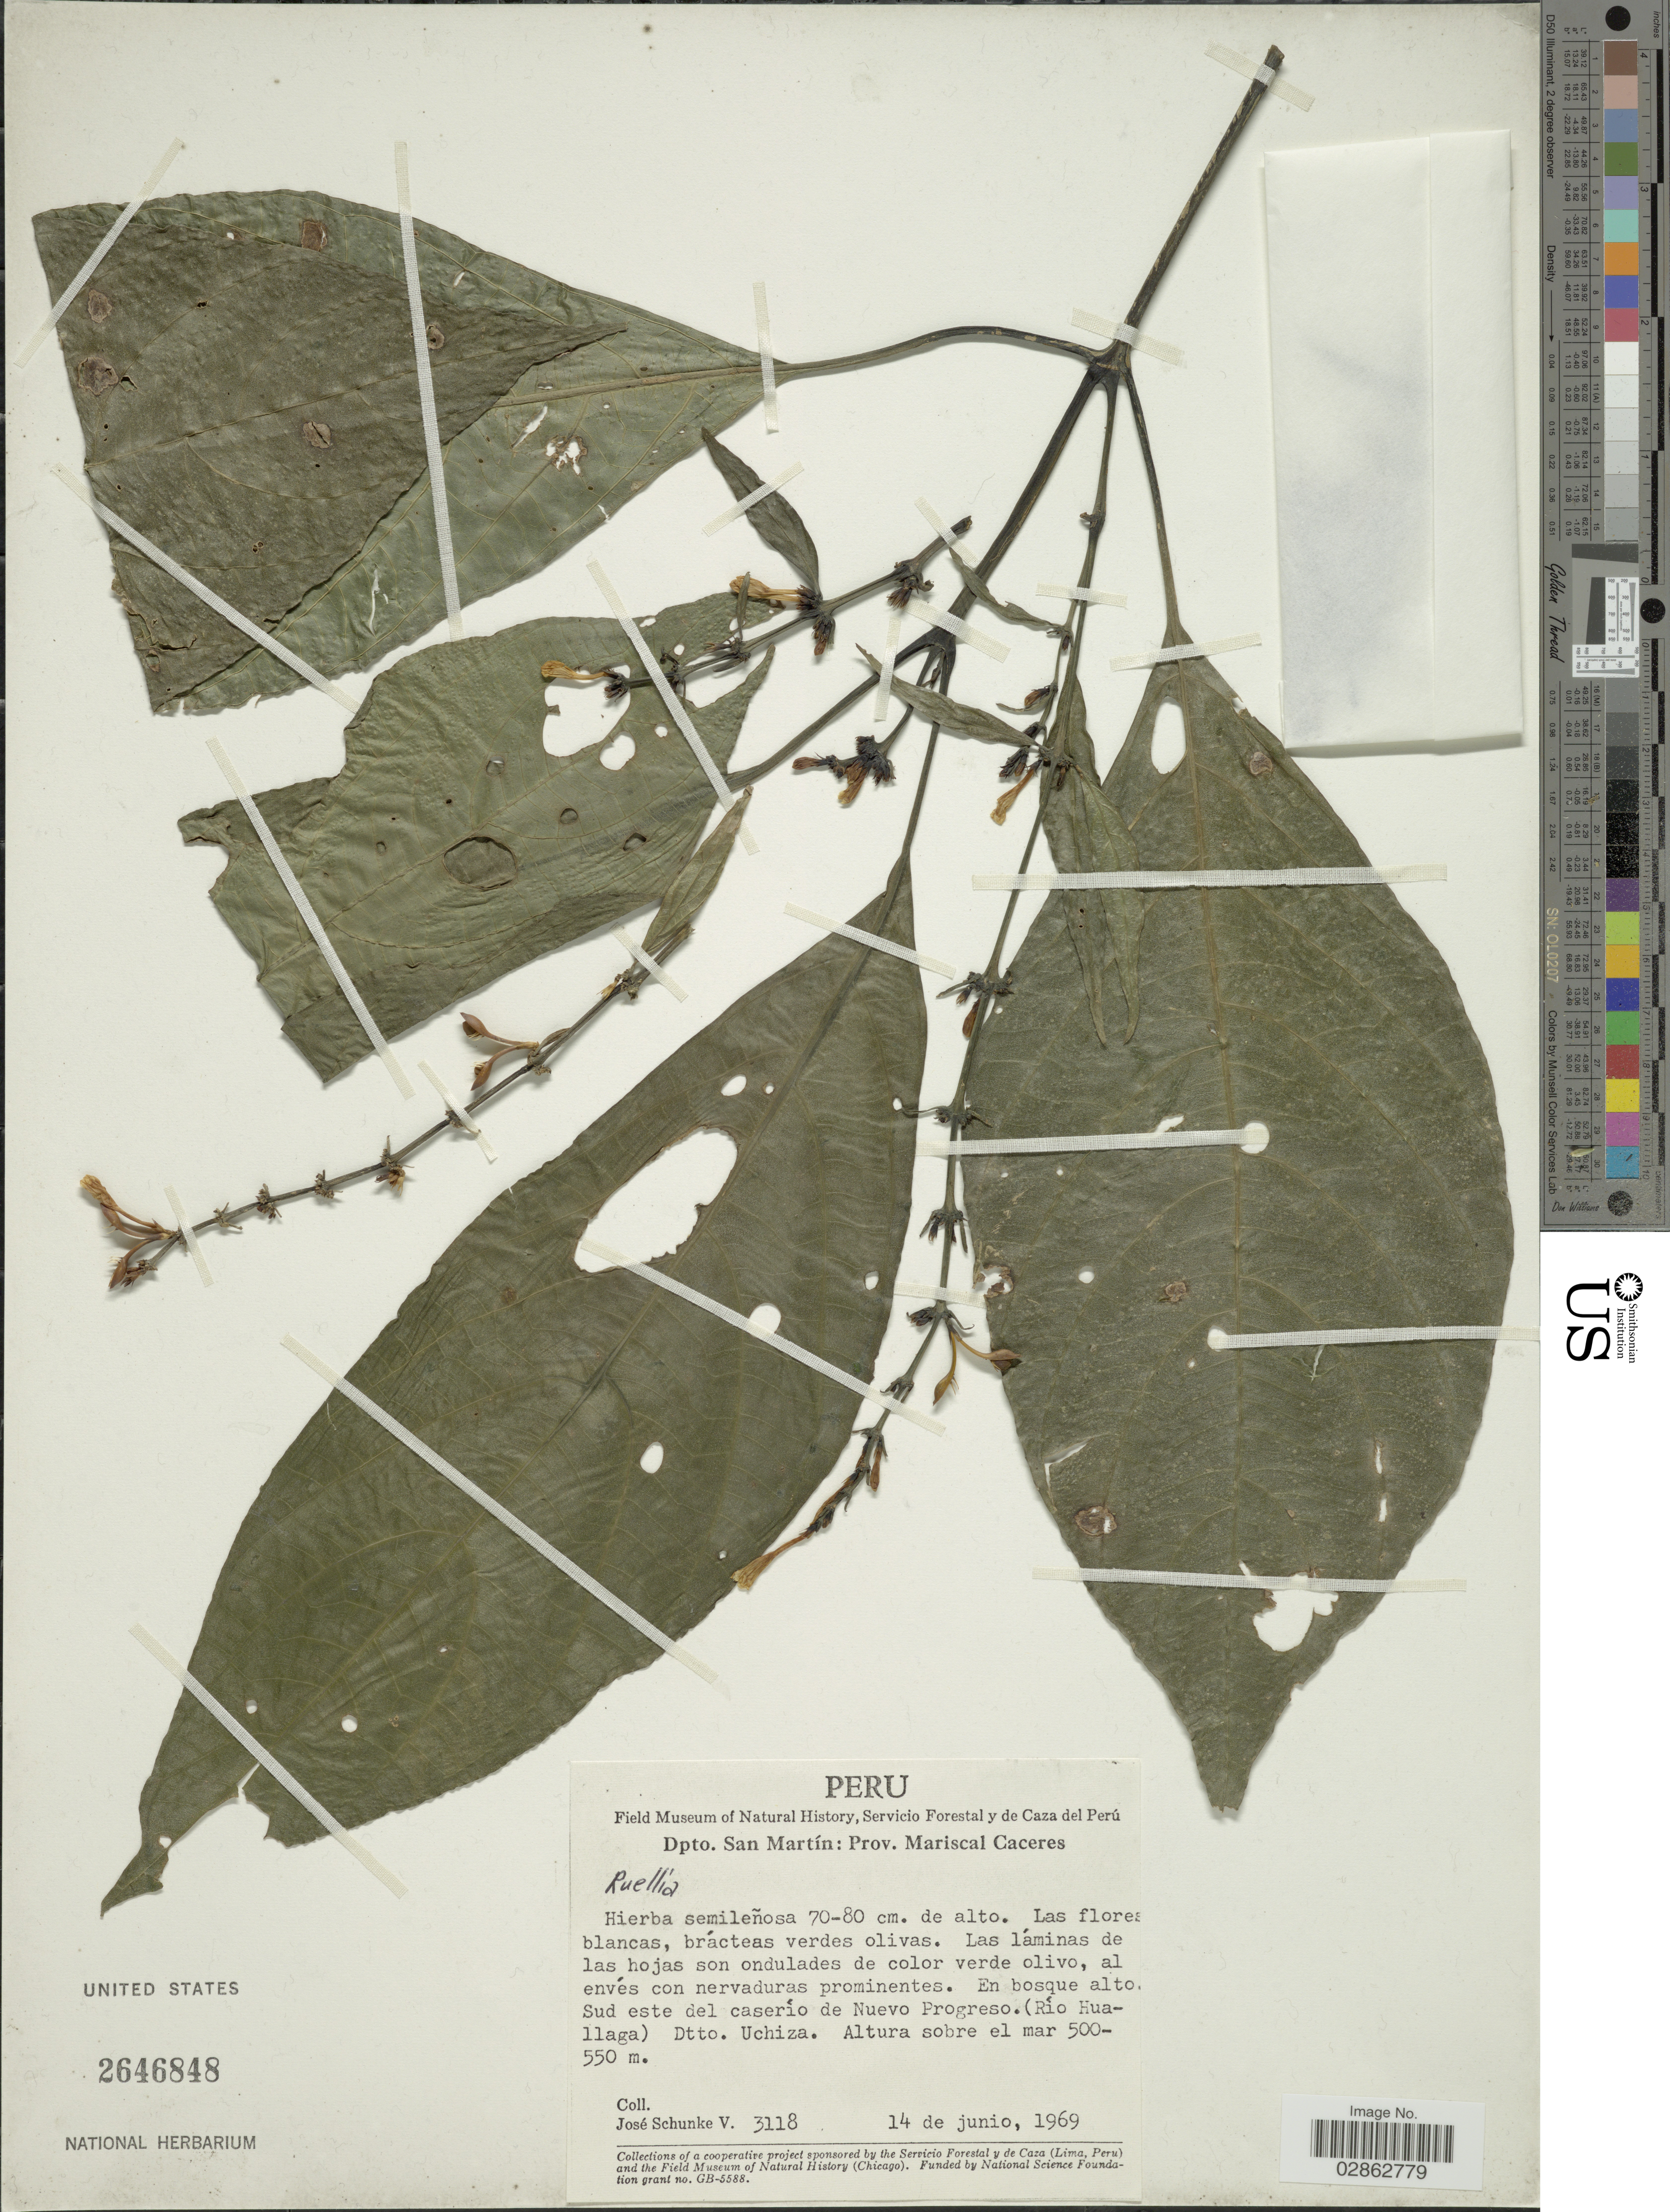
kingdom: Plantae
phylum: Tracheophyta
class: Magnoliopsida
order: Lamiales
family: Acanthaceae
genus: Ruellia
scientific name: Ruellia sp.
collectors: J. Schunke Vigo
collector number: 3118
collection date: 1969-06-14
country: Peru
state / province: San Martín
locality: Dpto. San Martín: Prov. Mariscal Caceres. Sud este del caserío de Nuevo Progreso. (Río Huallaga) Dtto. Uchiza.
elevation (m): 500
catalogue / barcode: US 2646848